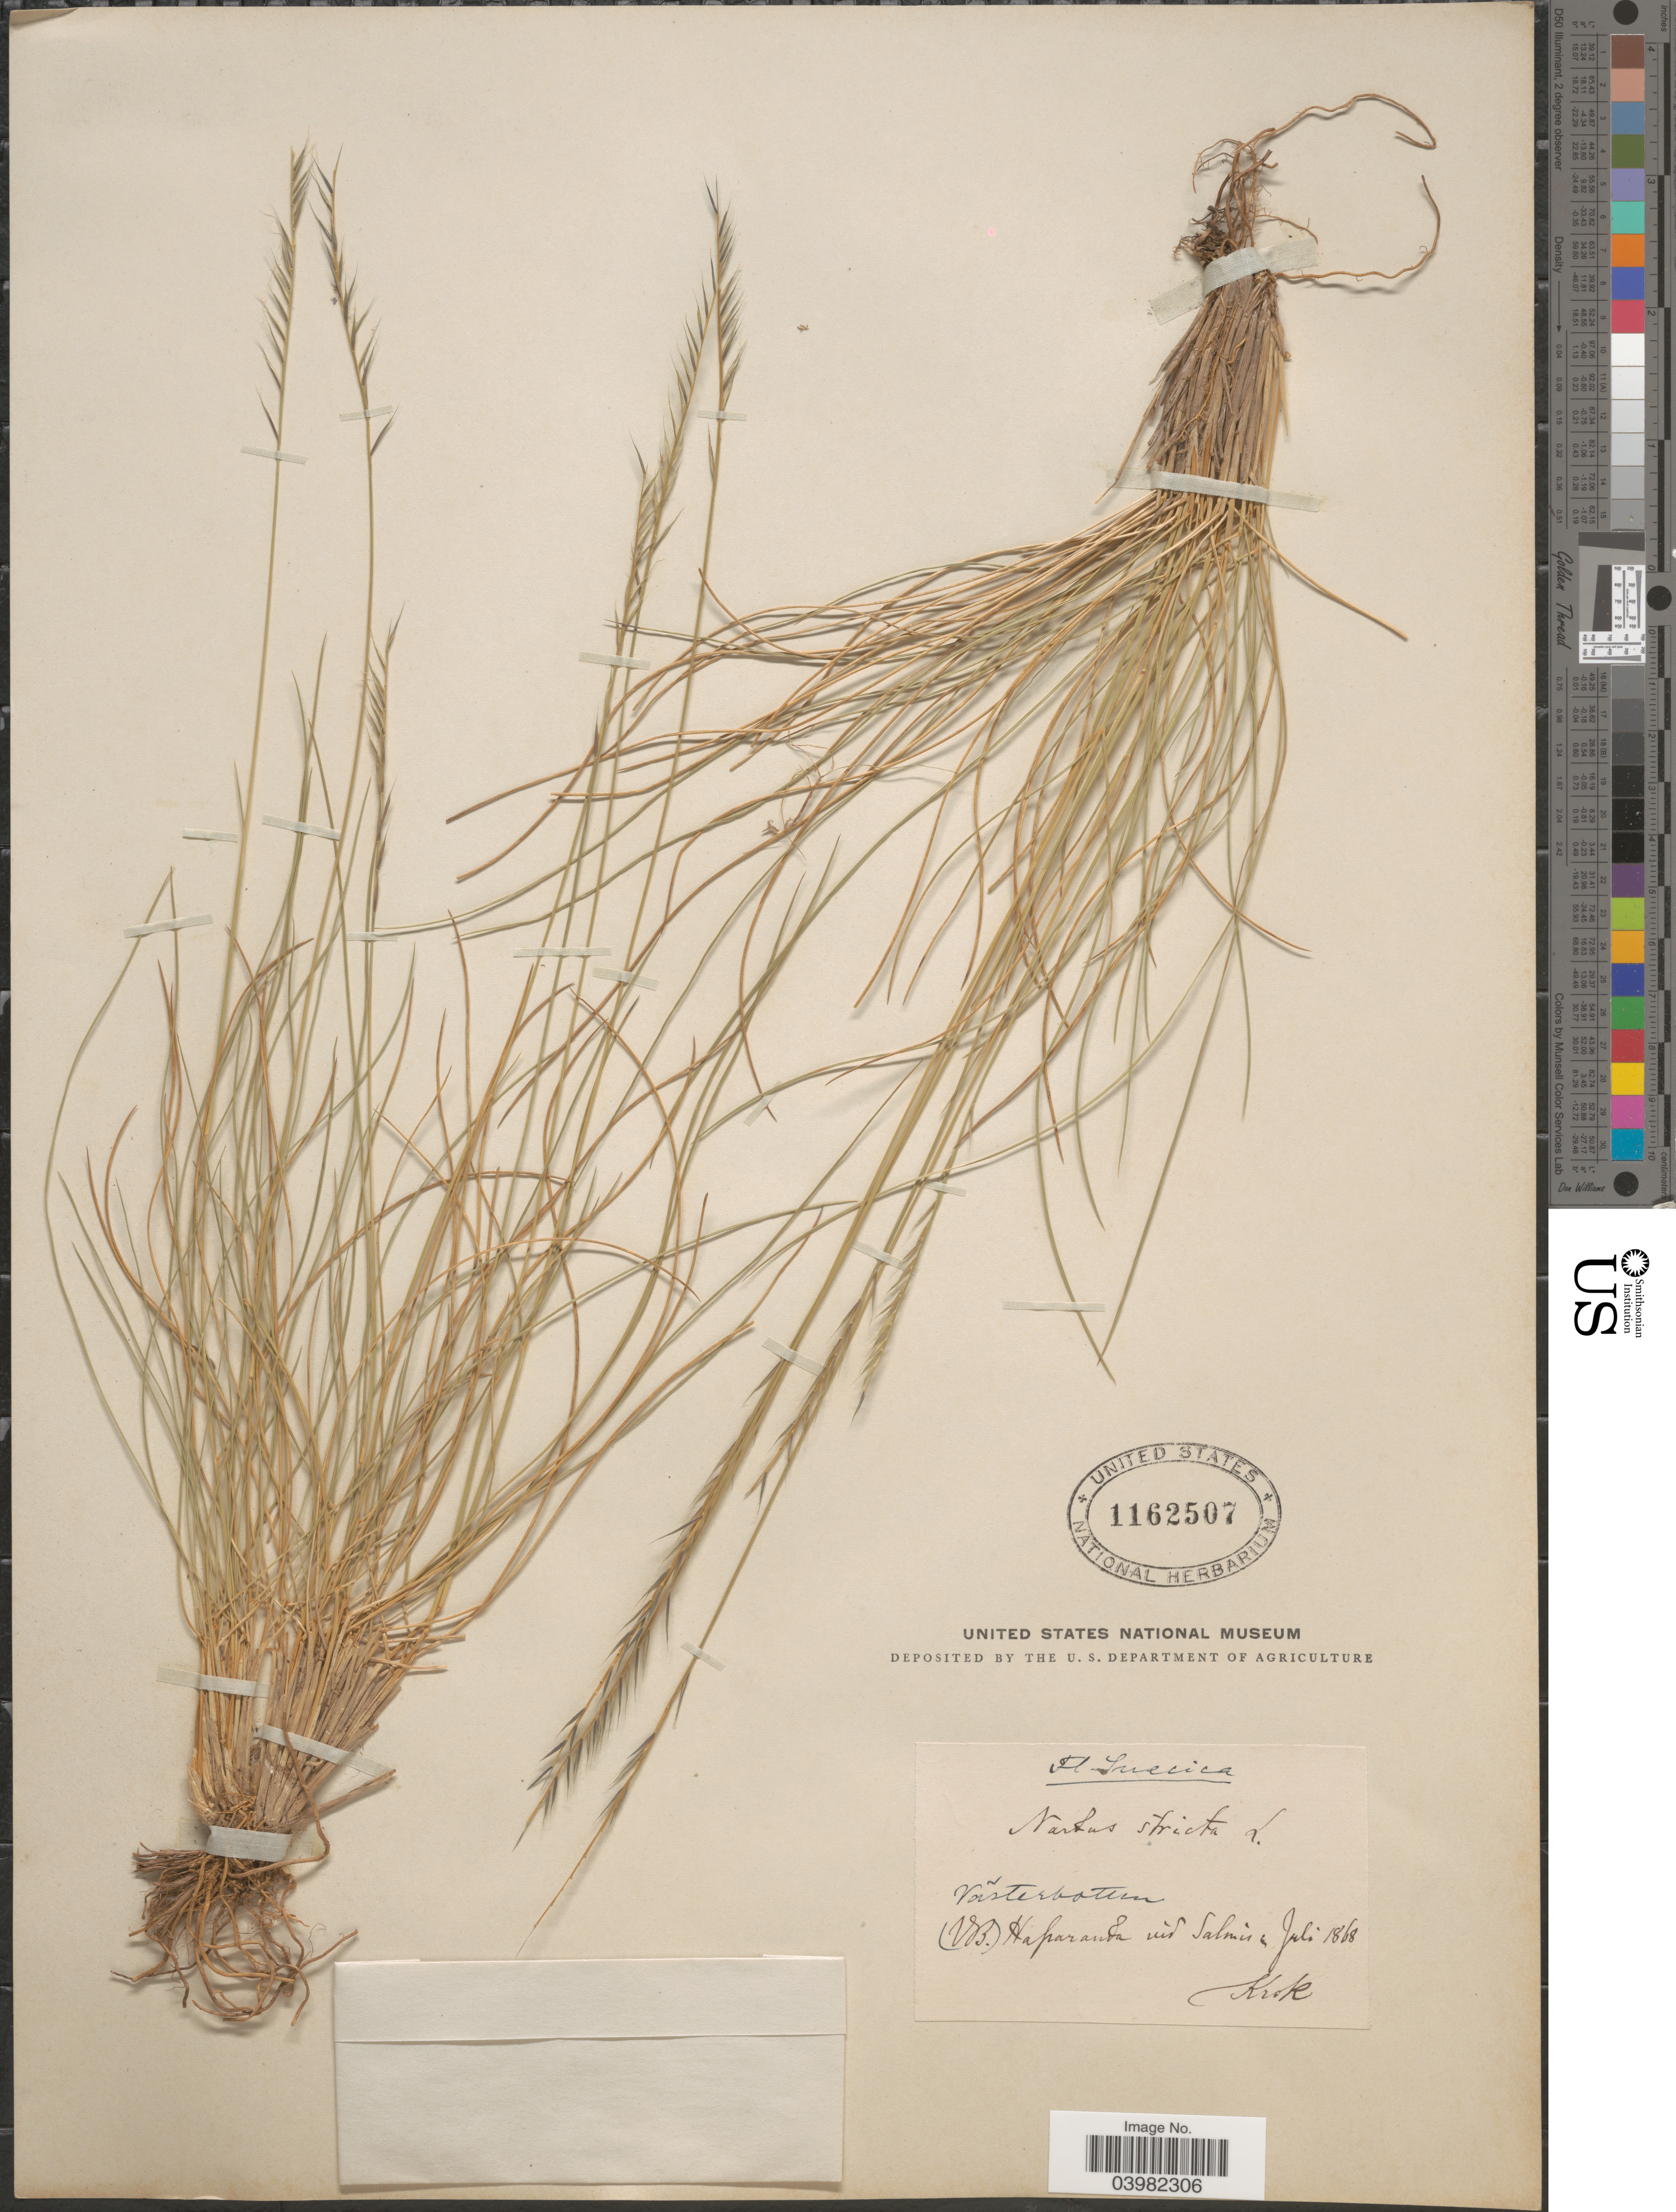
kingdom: Plantae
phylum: Tracheophyta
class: Liliopsida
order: Poales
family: Poaceae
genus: Nardus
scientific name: Nardus stricta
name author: L.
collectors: Krok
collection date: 1868-07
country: Sweden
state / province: Västerbotten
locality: (VB) Haparanda uid Salmis.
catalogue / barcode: US 1162507